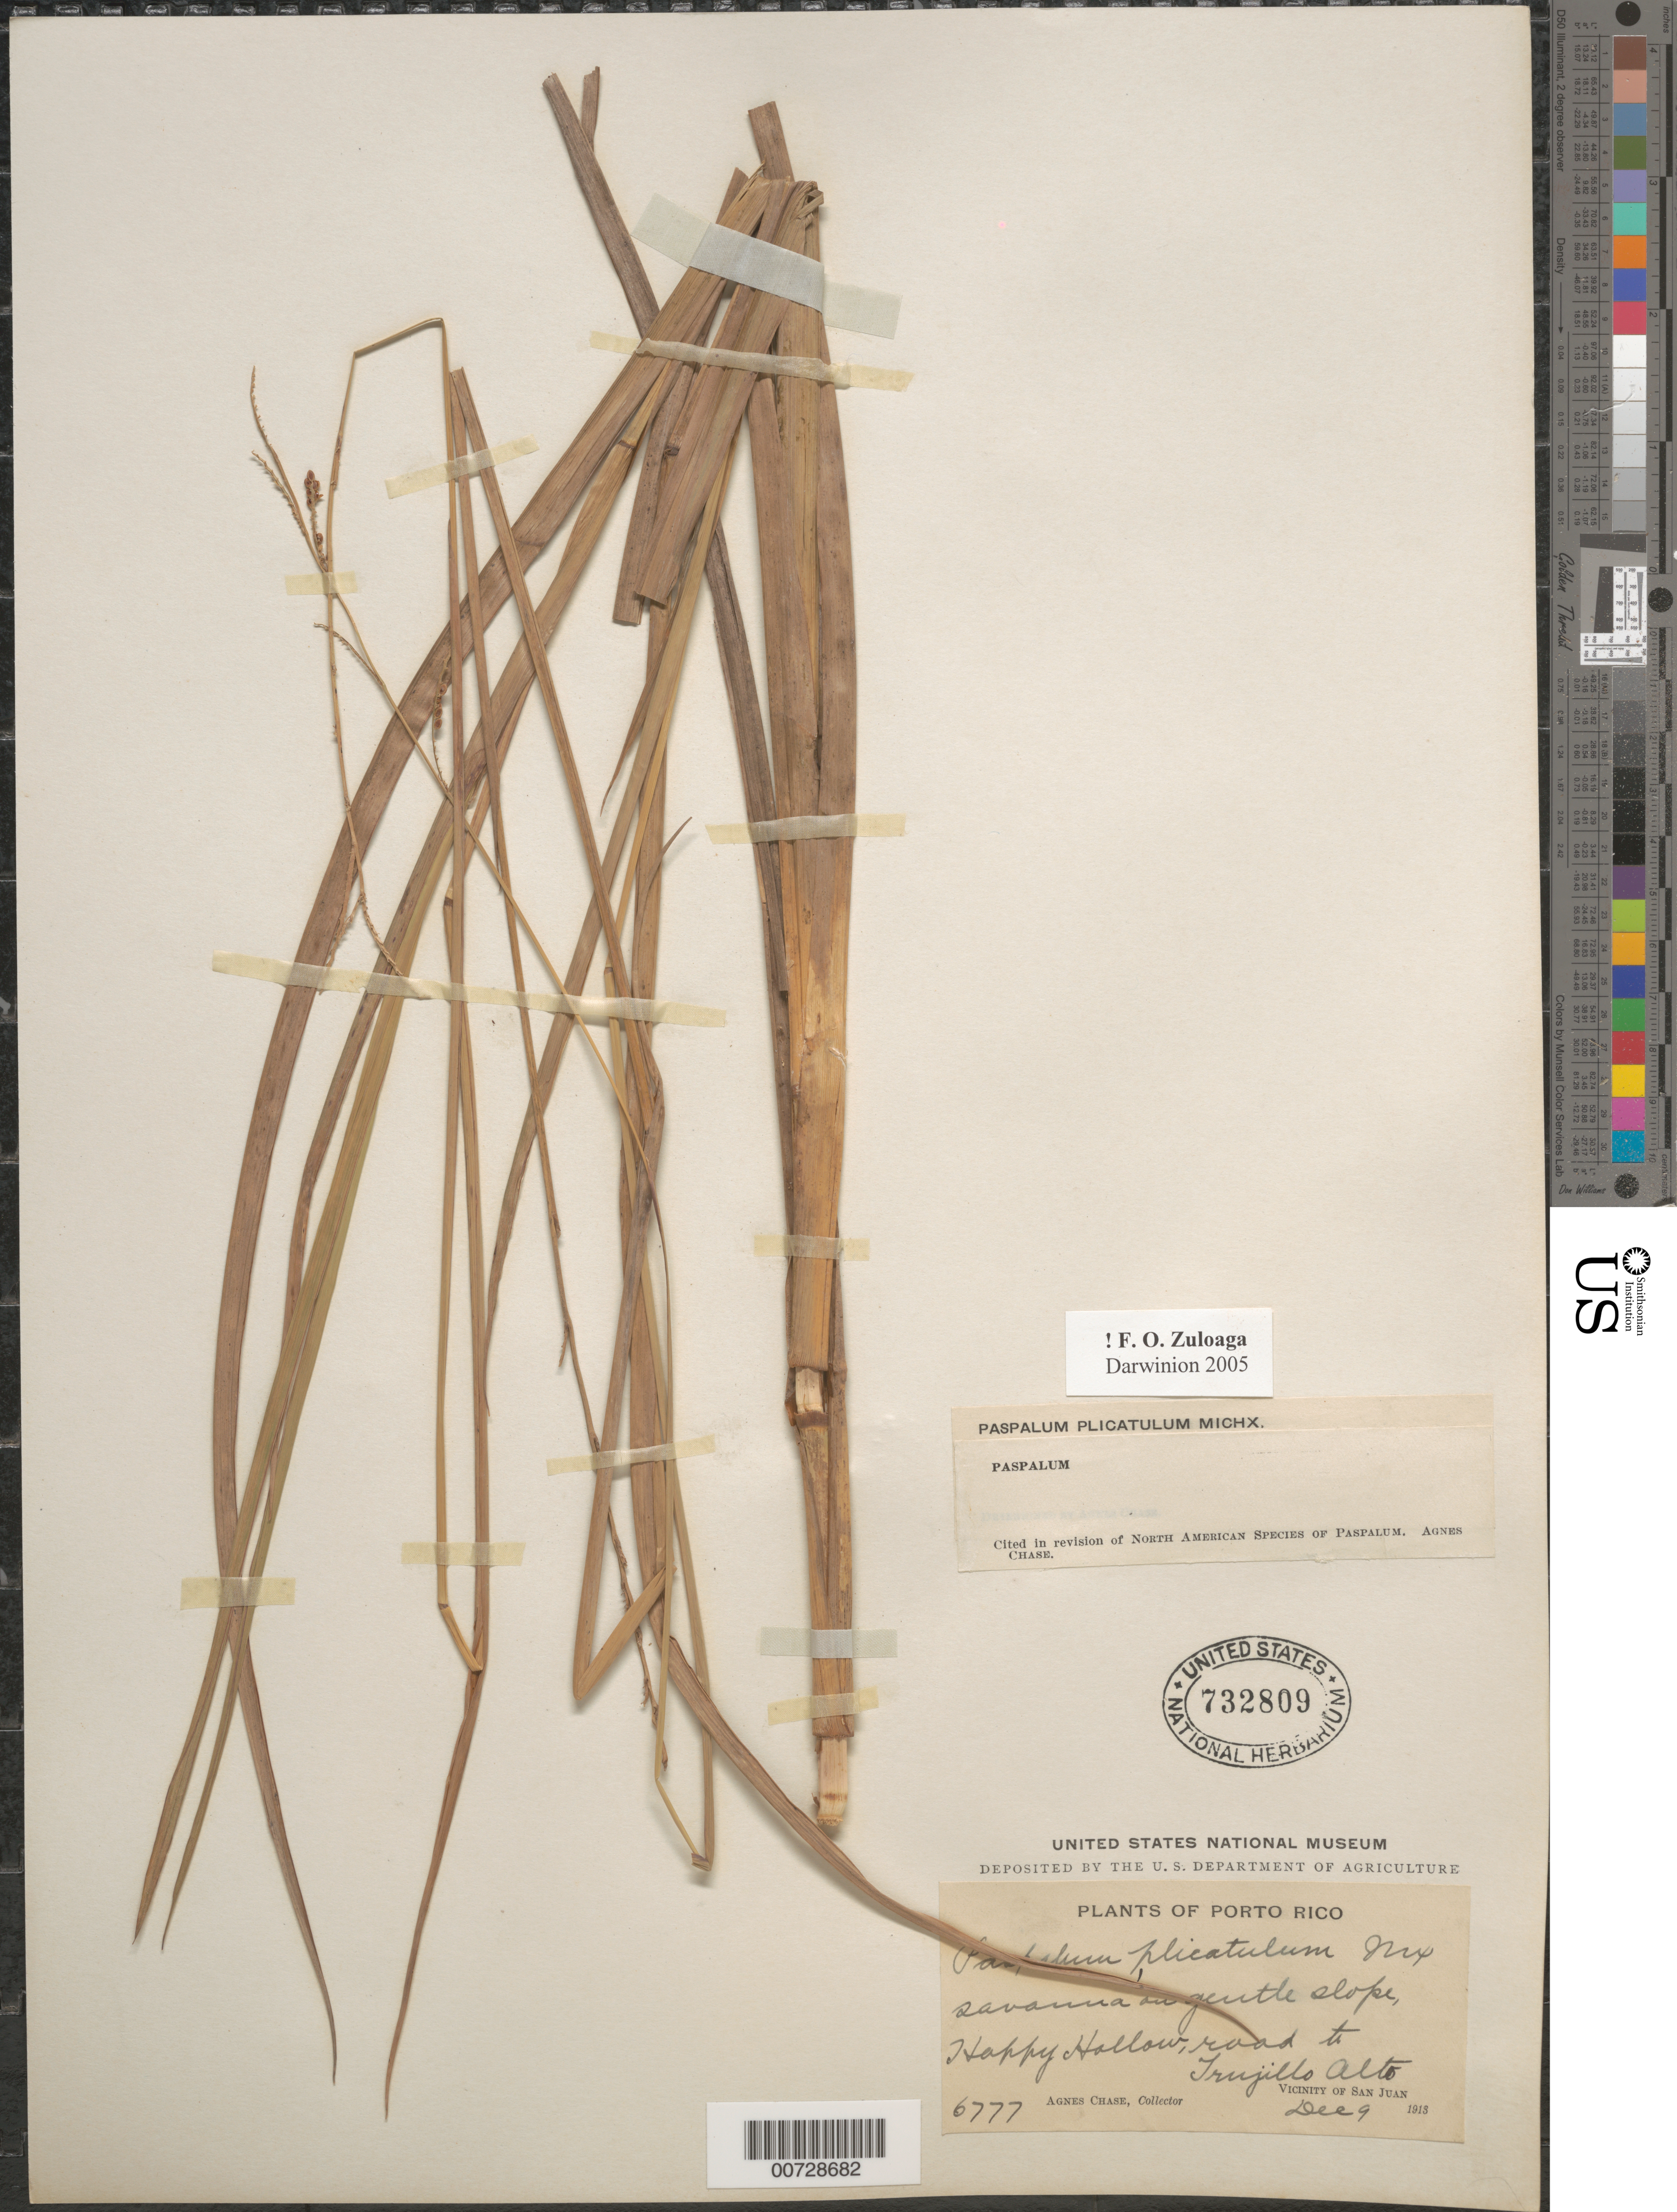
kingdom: Plantae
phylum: Tracheophyta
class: Liliopsida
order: Poales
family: Poaceae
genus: Paspalum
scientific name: Paspalum plicatulum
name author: Michx.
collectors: A. Chase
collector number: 6777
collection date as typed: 09 Dec 1913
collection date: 1913-12-09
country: Puerto Rico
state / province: Trujillo Alto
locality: Happy Hollow, road to Trujillo Alto; San Juan, vic of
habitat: Savanna on gentle slope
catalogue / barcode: US 732809